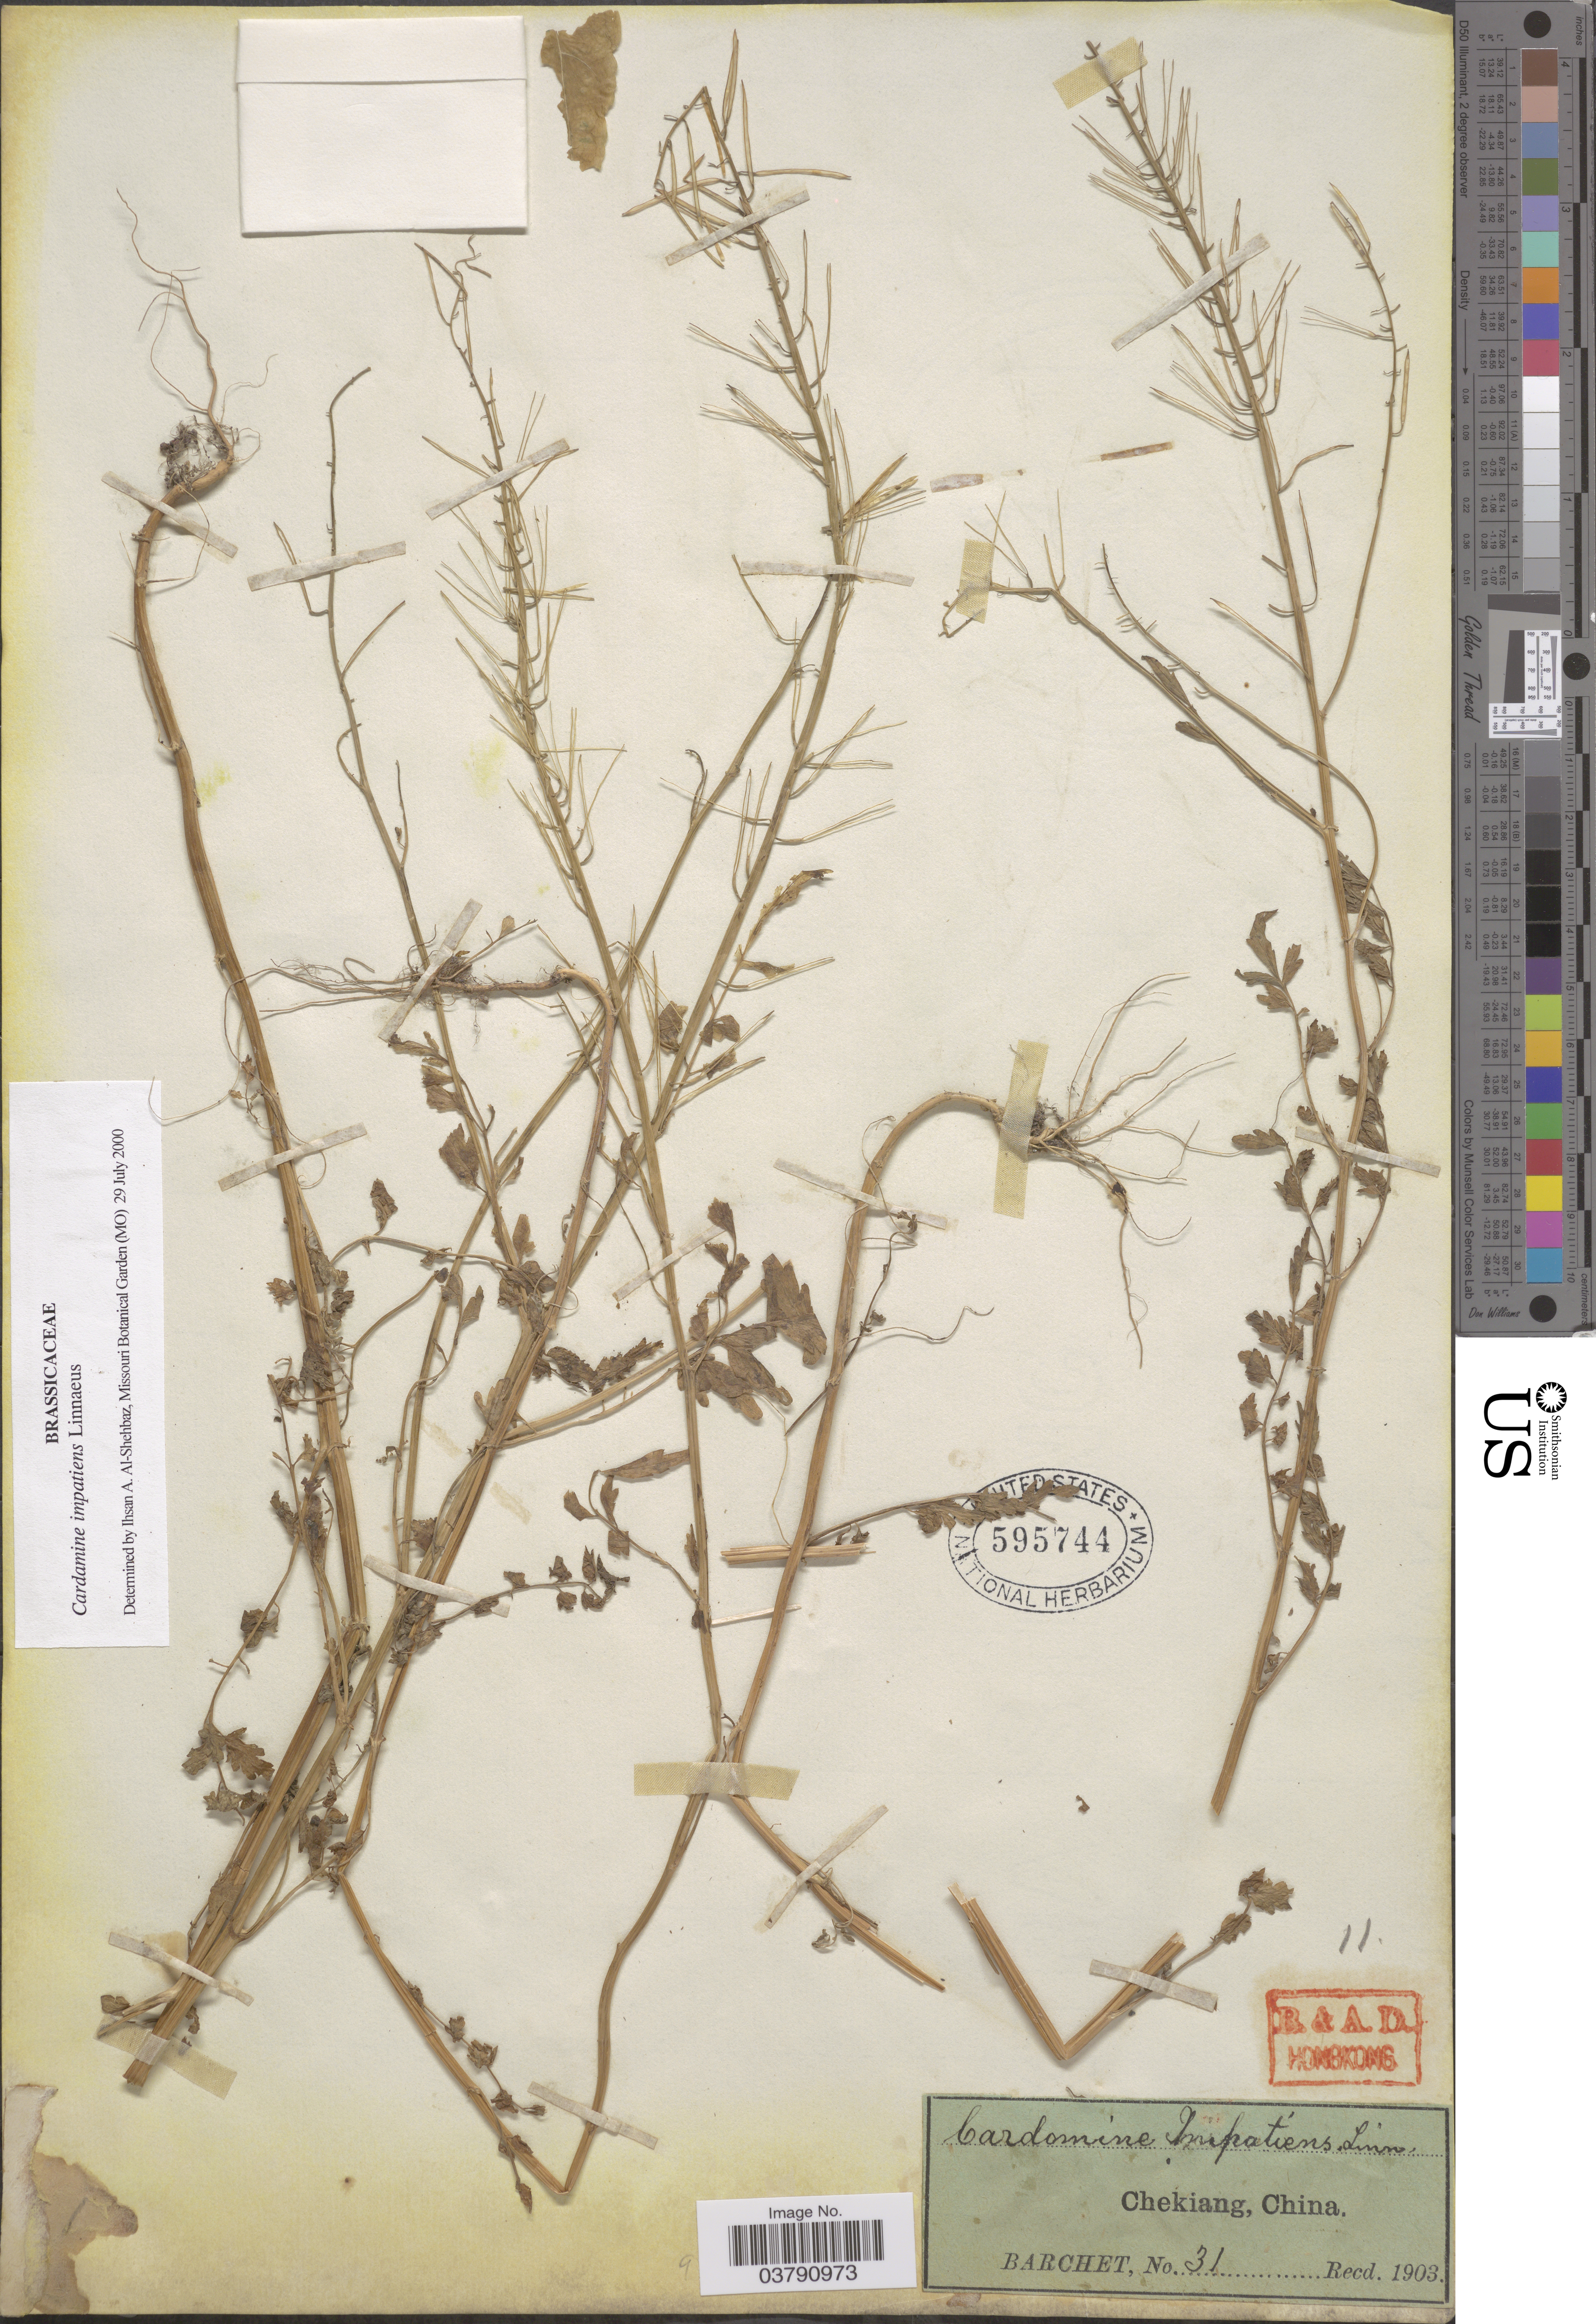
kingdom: Plantae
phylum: Tracheophyta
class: Magnoliopsida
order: Brassicales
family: Brassicaceae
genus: Cardamine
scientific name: Cardamine impatiens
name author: L.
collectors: Barchet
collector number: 31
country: China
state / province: Zhejiang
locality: Chekiang.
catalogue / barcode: US 595744